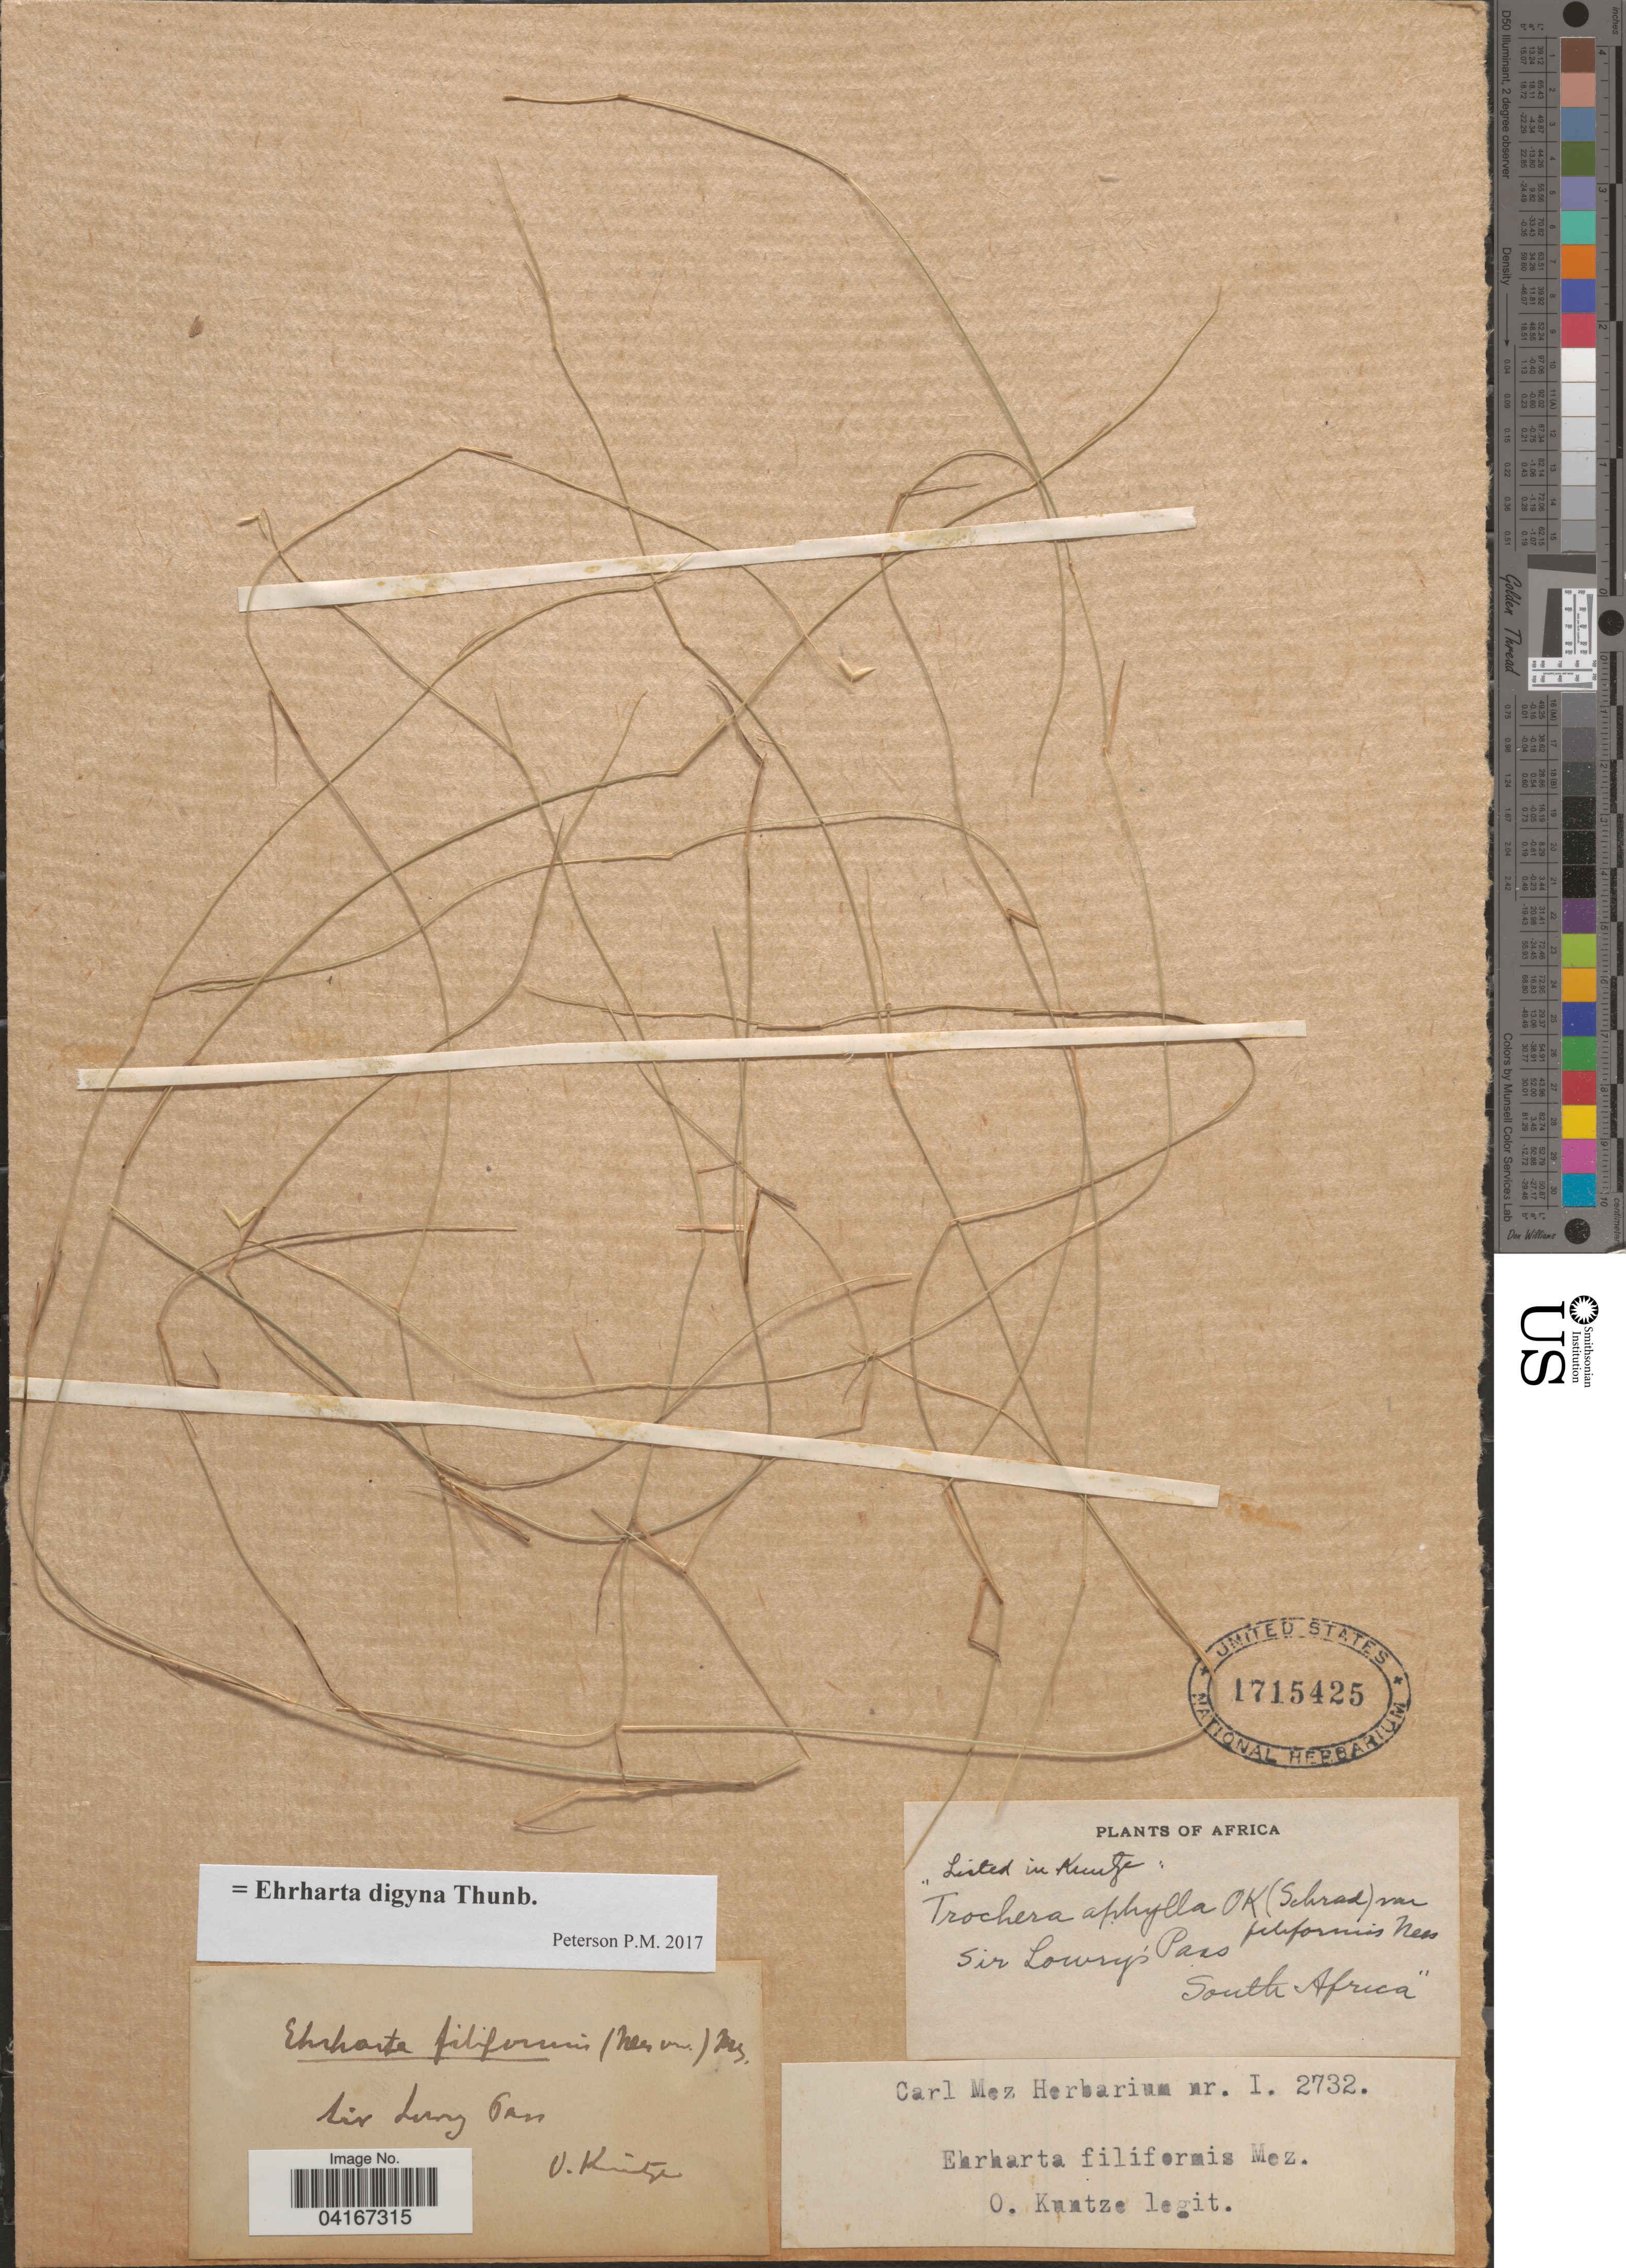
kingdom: Plantae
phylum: Tracheophyta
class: Liliopsida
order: Poales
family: Poaceae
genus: Ehrharta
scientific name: Ehrharta digyna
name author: Thunb.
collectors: C.E.O. Kuntze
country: South Africa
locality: Sir Lowry's Pass.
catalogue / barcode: US 1715425